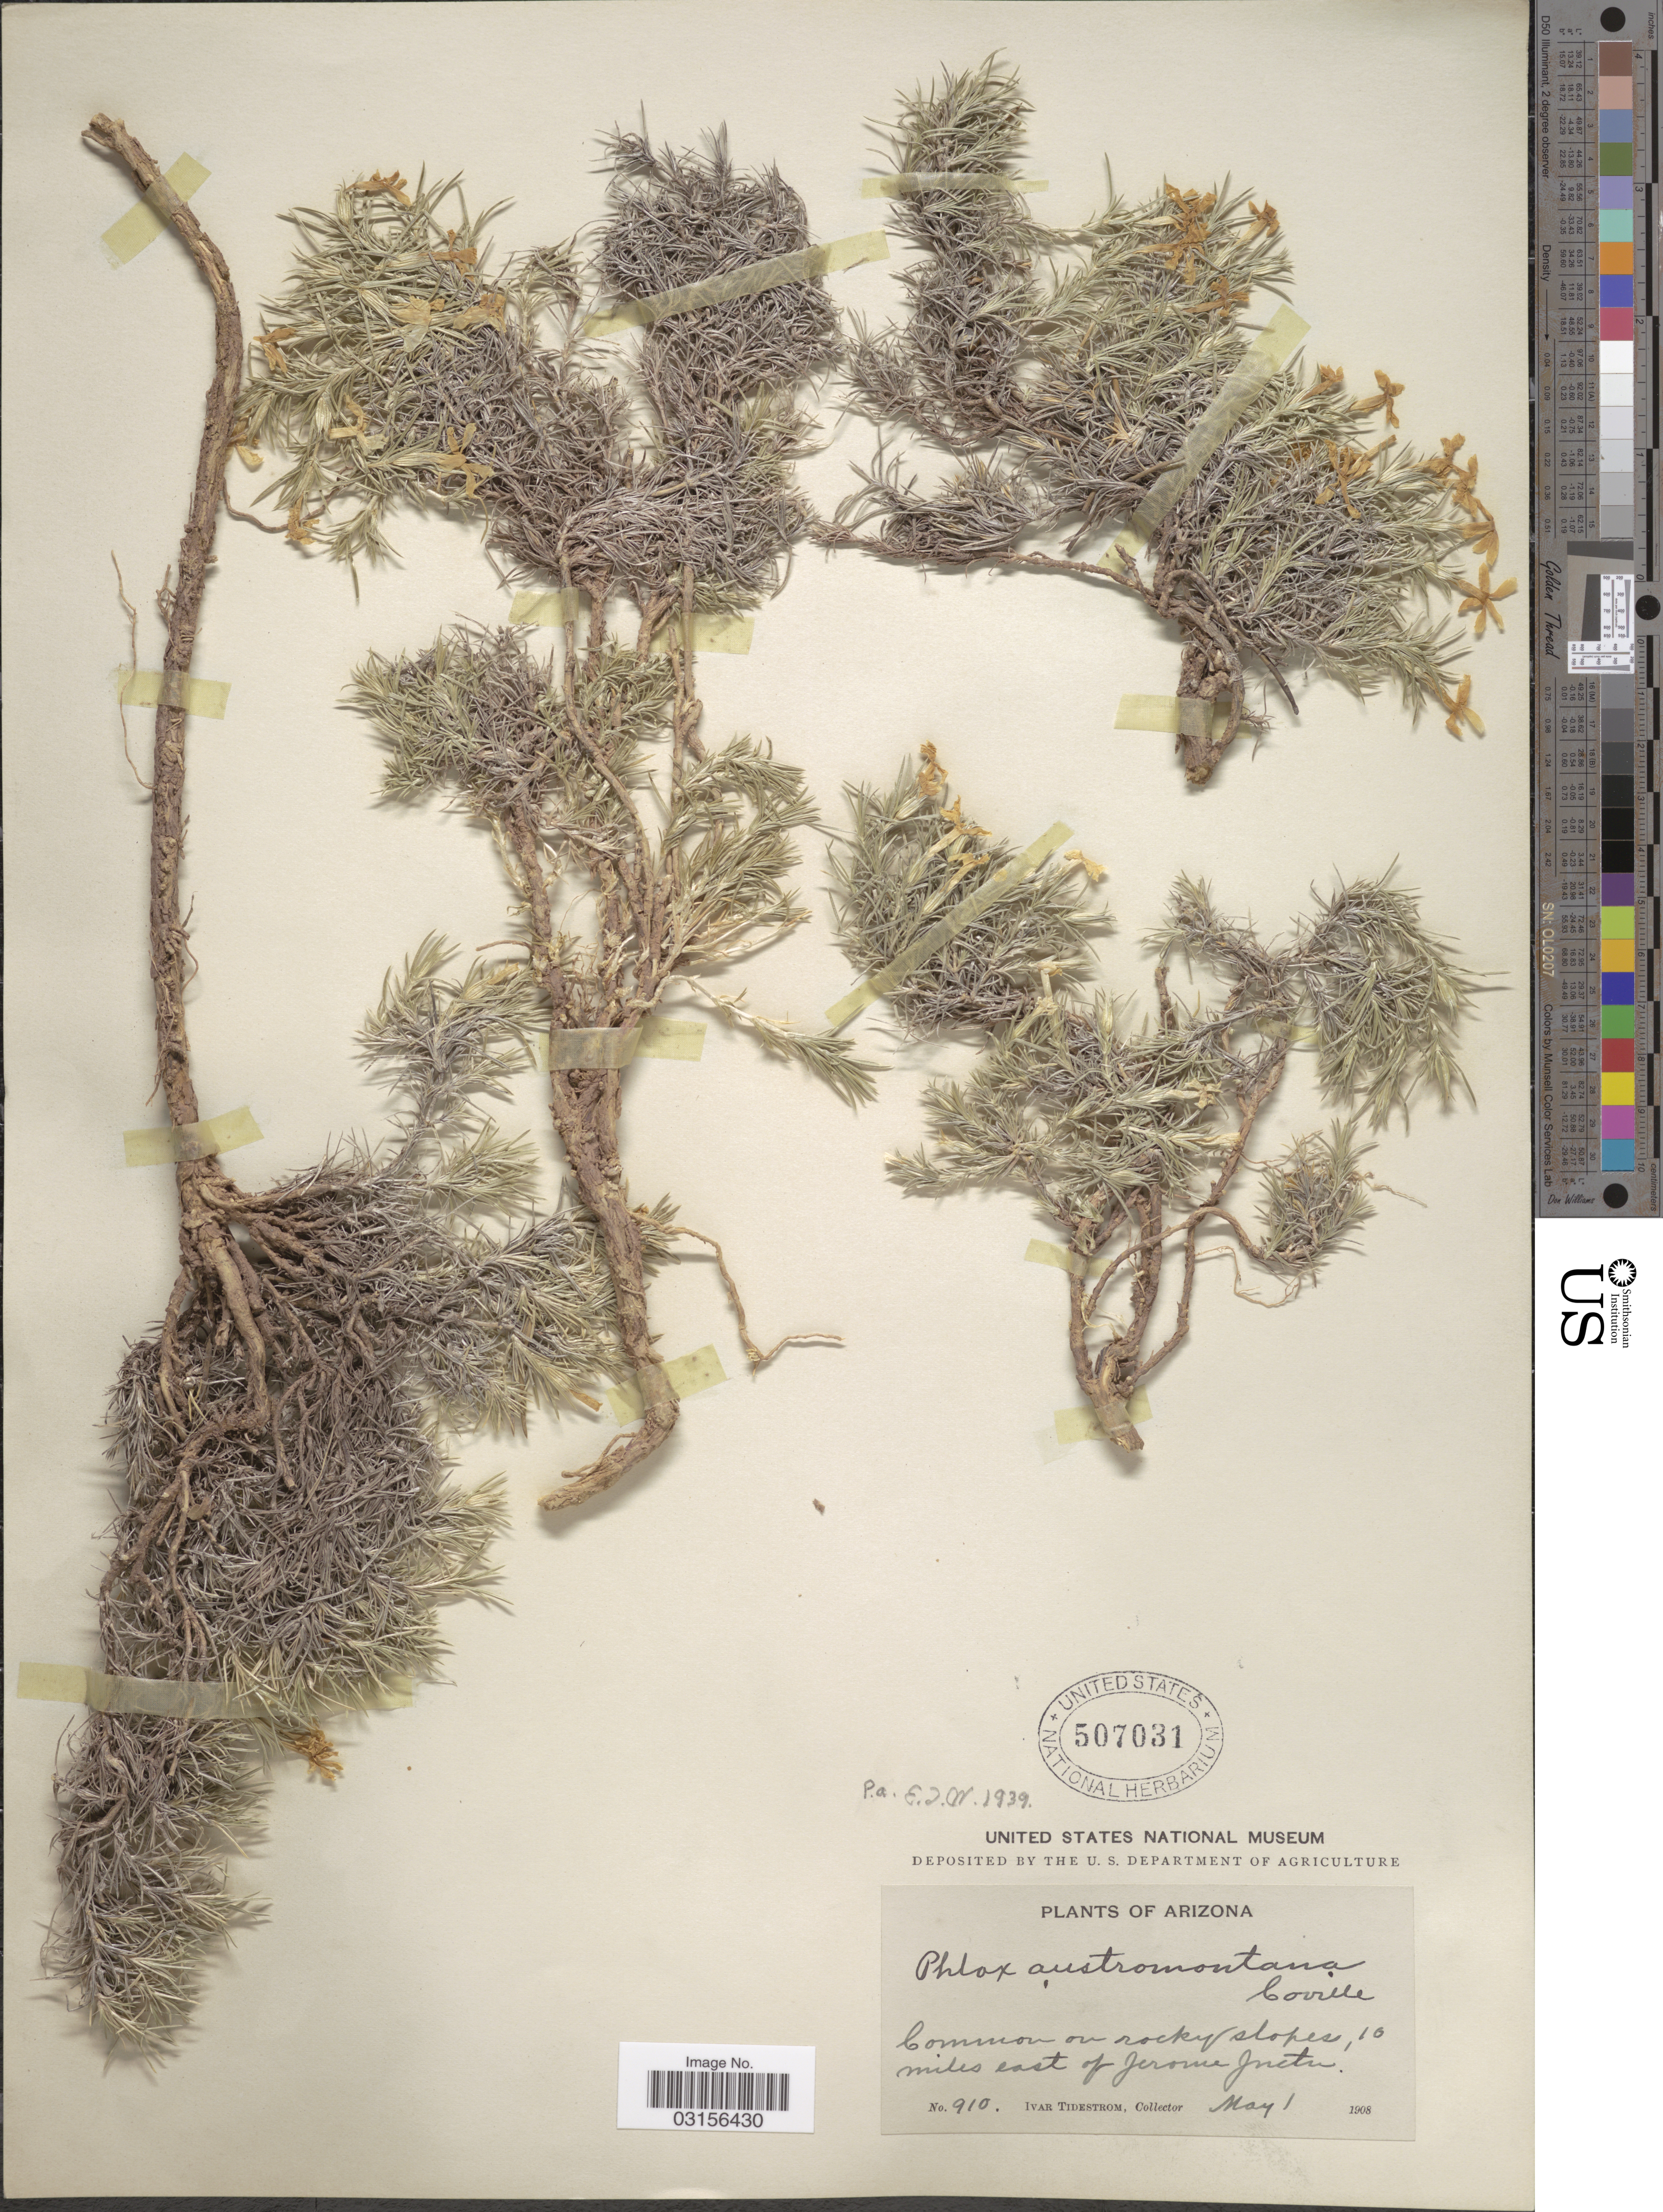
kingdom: Plantae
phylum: Tracheophyta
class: Magnoliopsida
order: Ericales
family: Polemoniaceae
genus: Phlox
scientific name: Phlox austromontana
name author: Coville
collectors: I. F. Tidestrom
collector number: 910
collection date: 1908-05-01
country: United States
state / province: Arizona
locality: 10 miles east of Jerome Jnctn.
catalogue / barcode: US 507031